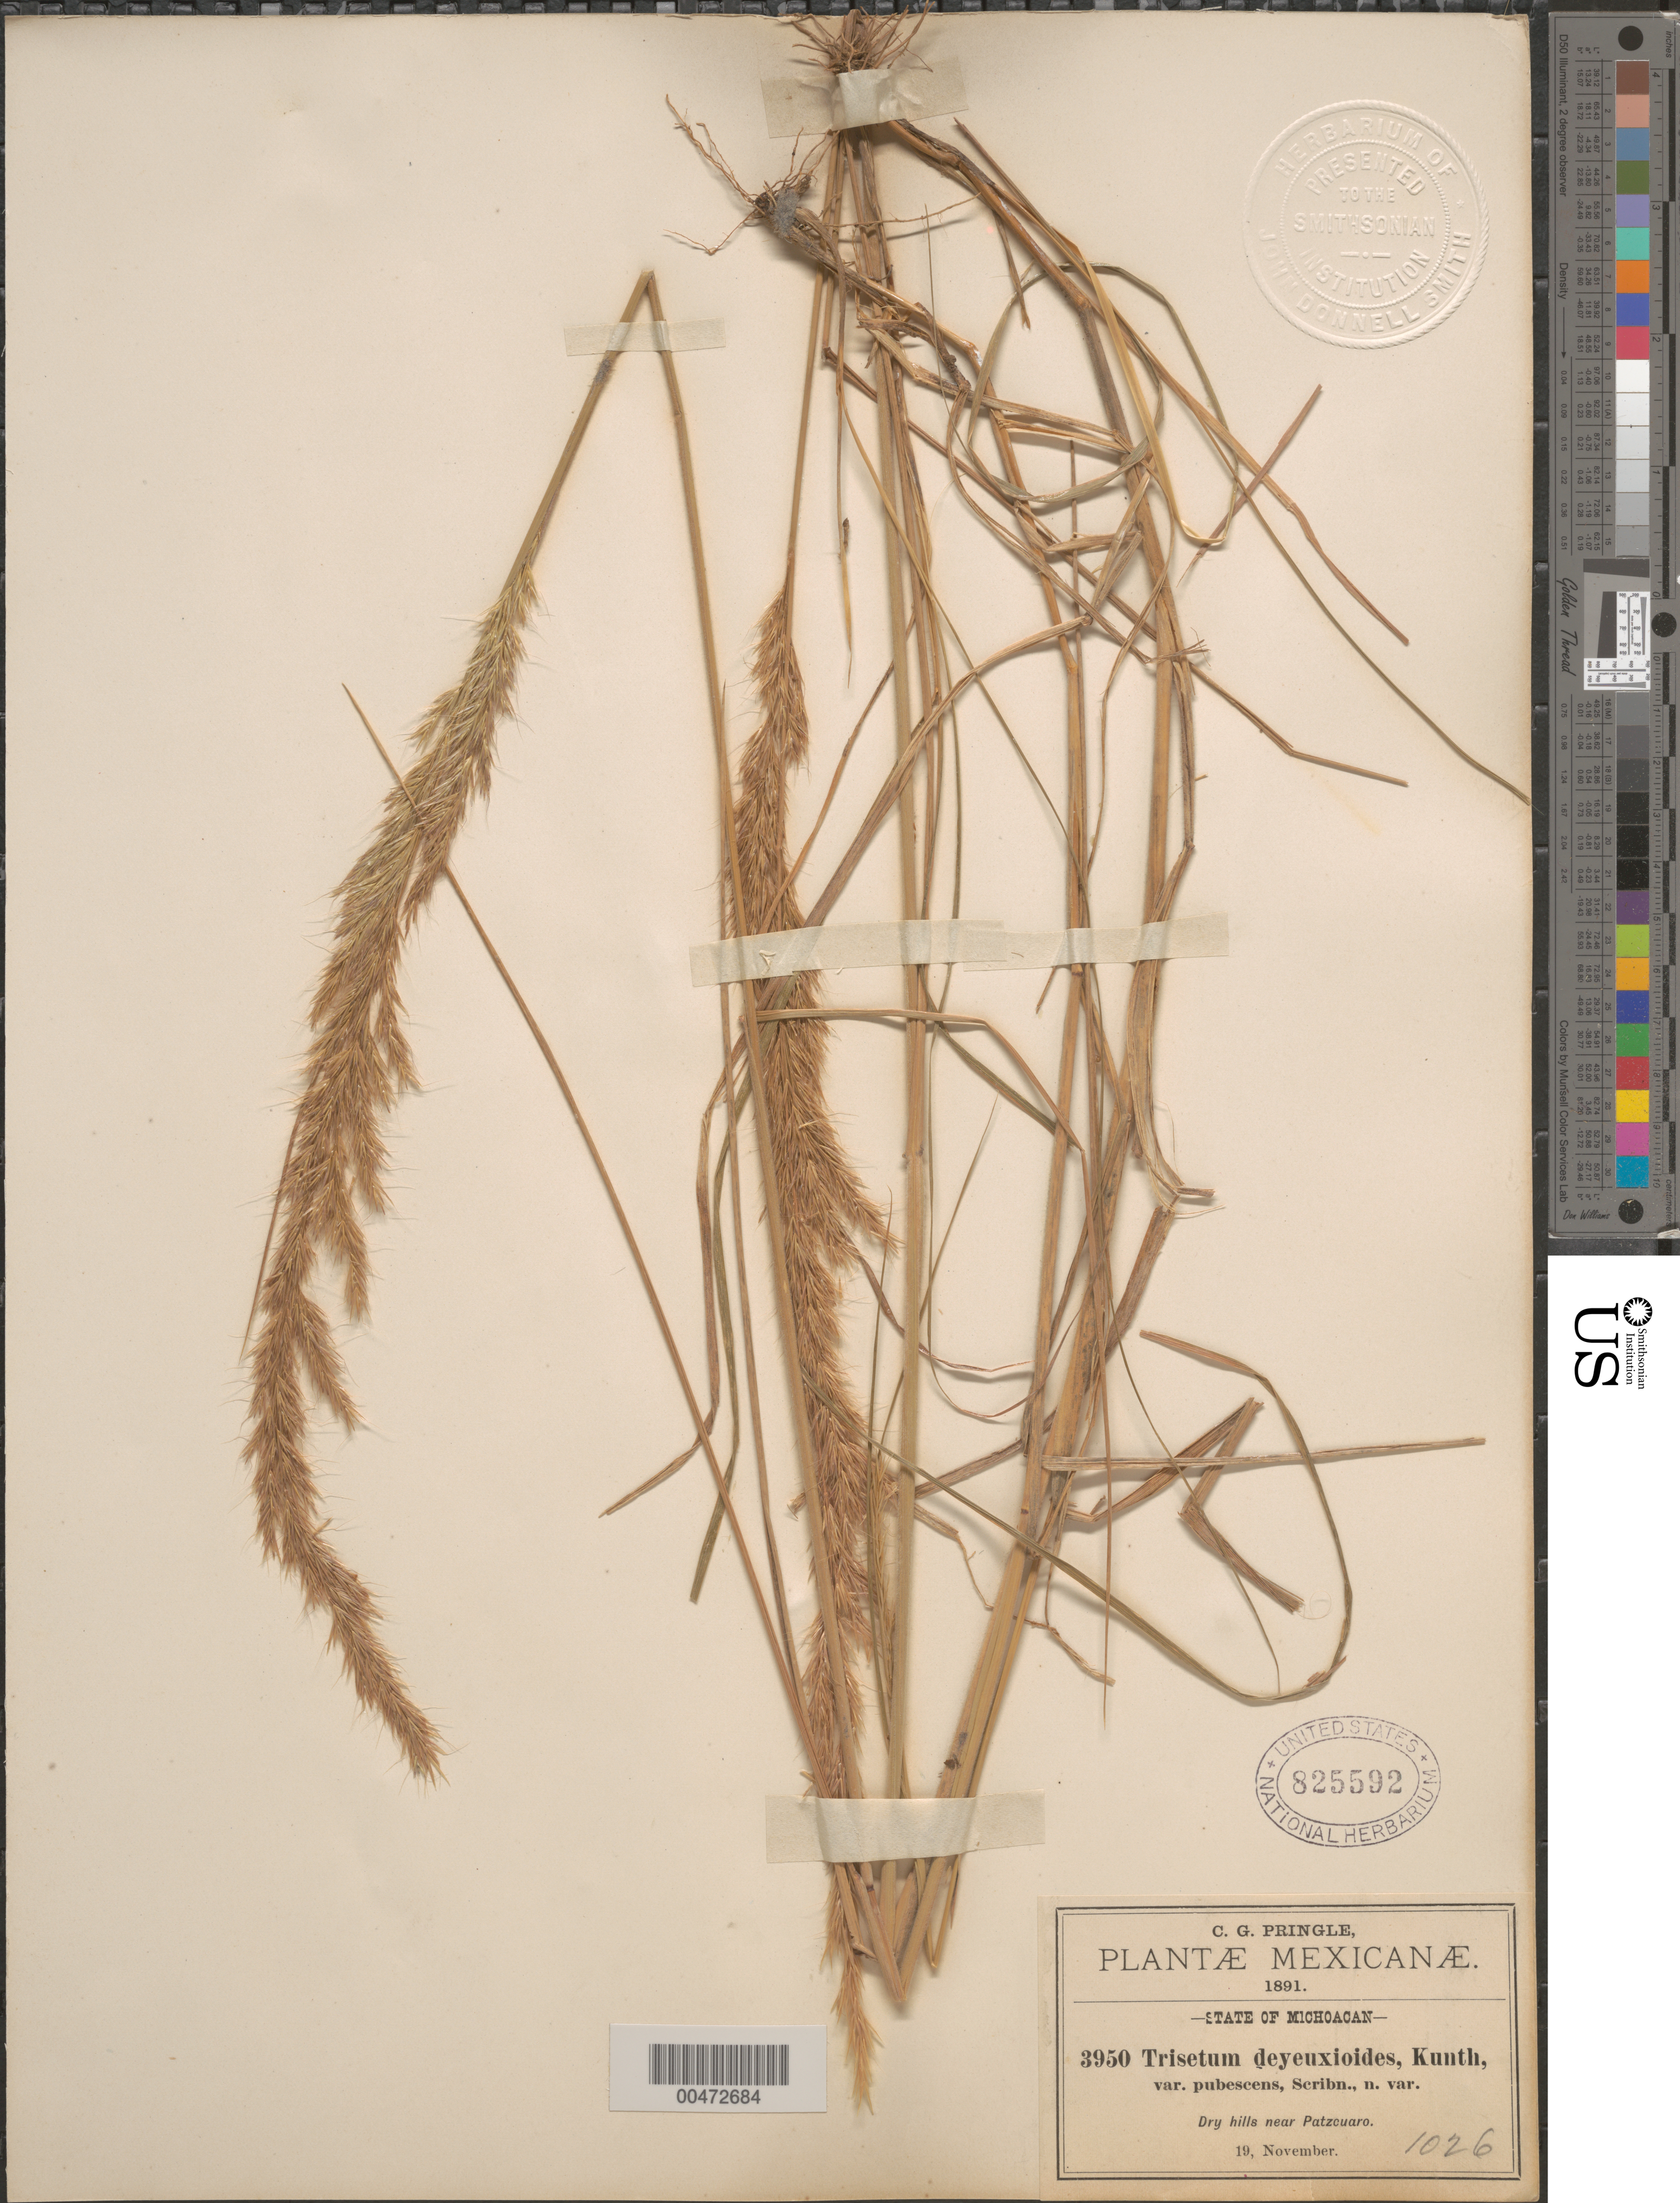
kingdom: Plantae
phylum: Tracheophyta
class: Liliopsida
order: Poales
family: Poaceae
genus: Trisetum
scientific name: Trisetum deyeuxioides var. pubescens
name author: Scribn. ex W.J. Beal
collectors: C. G. Pringle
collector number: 3950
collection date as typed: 19 Nov 1891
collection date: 1891-11-19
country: Mexico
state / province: Michoacán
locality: Near Patzcuaro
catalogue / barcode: US 825592